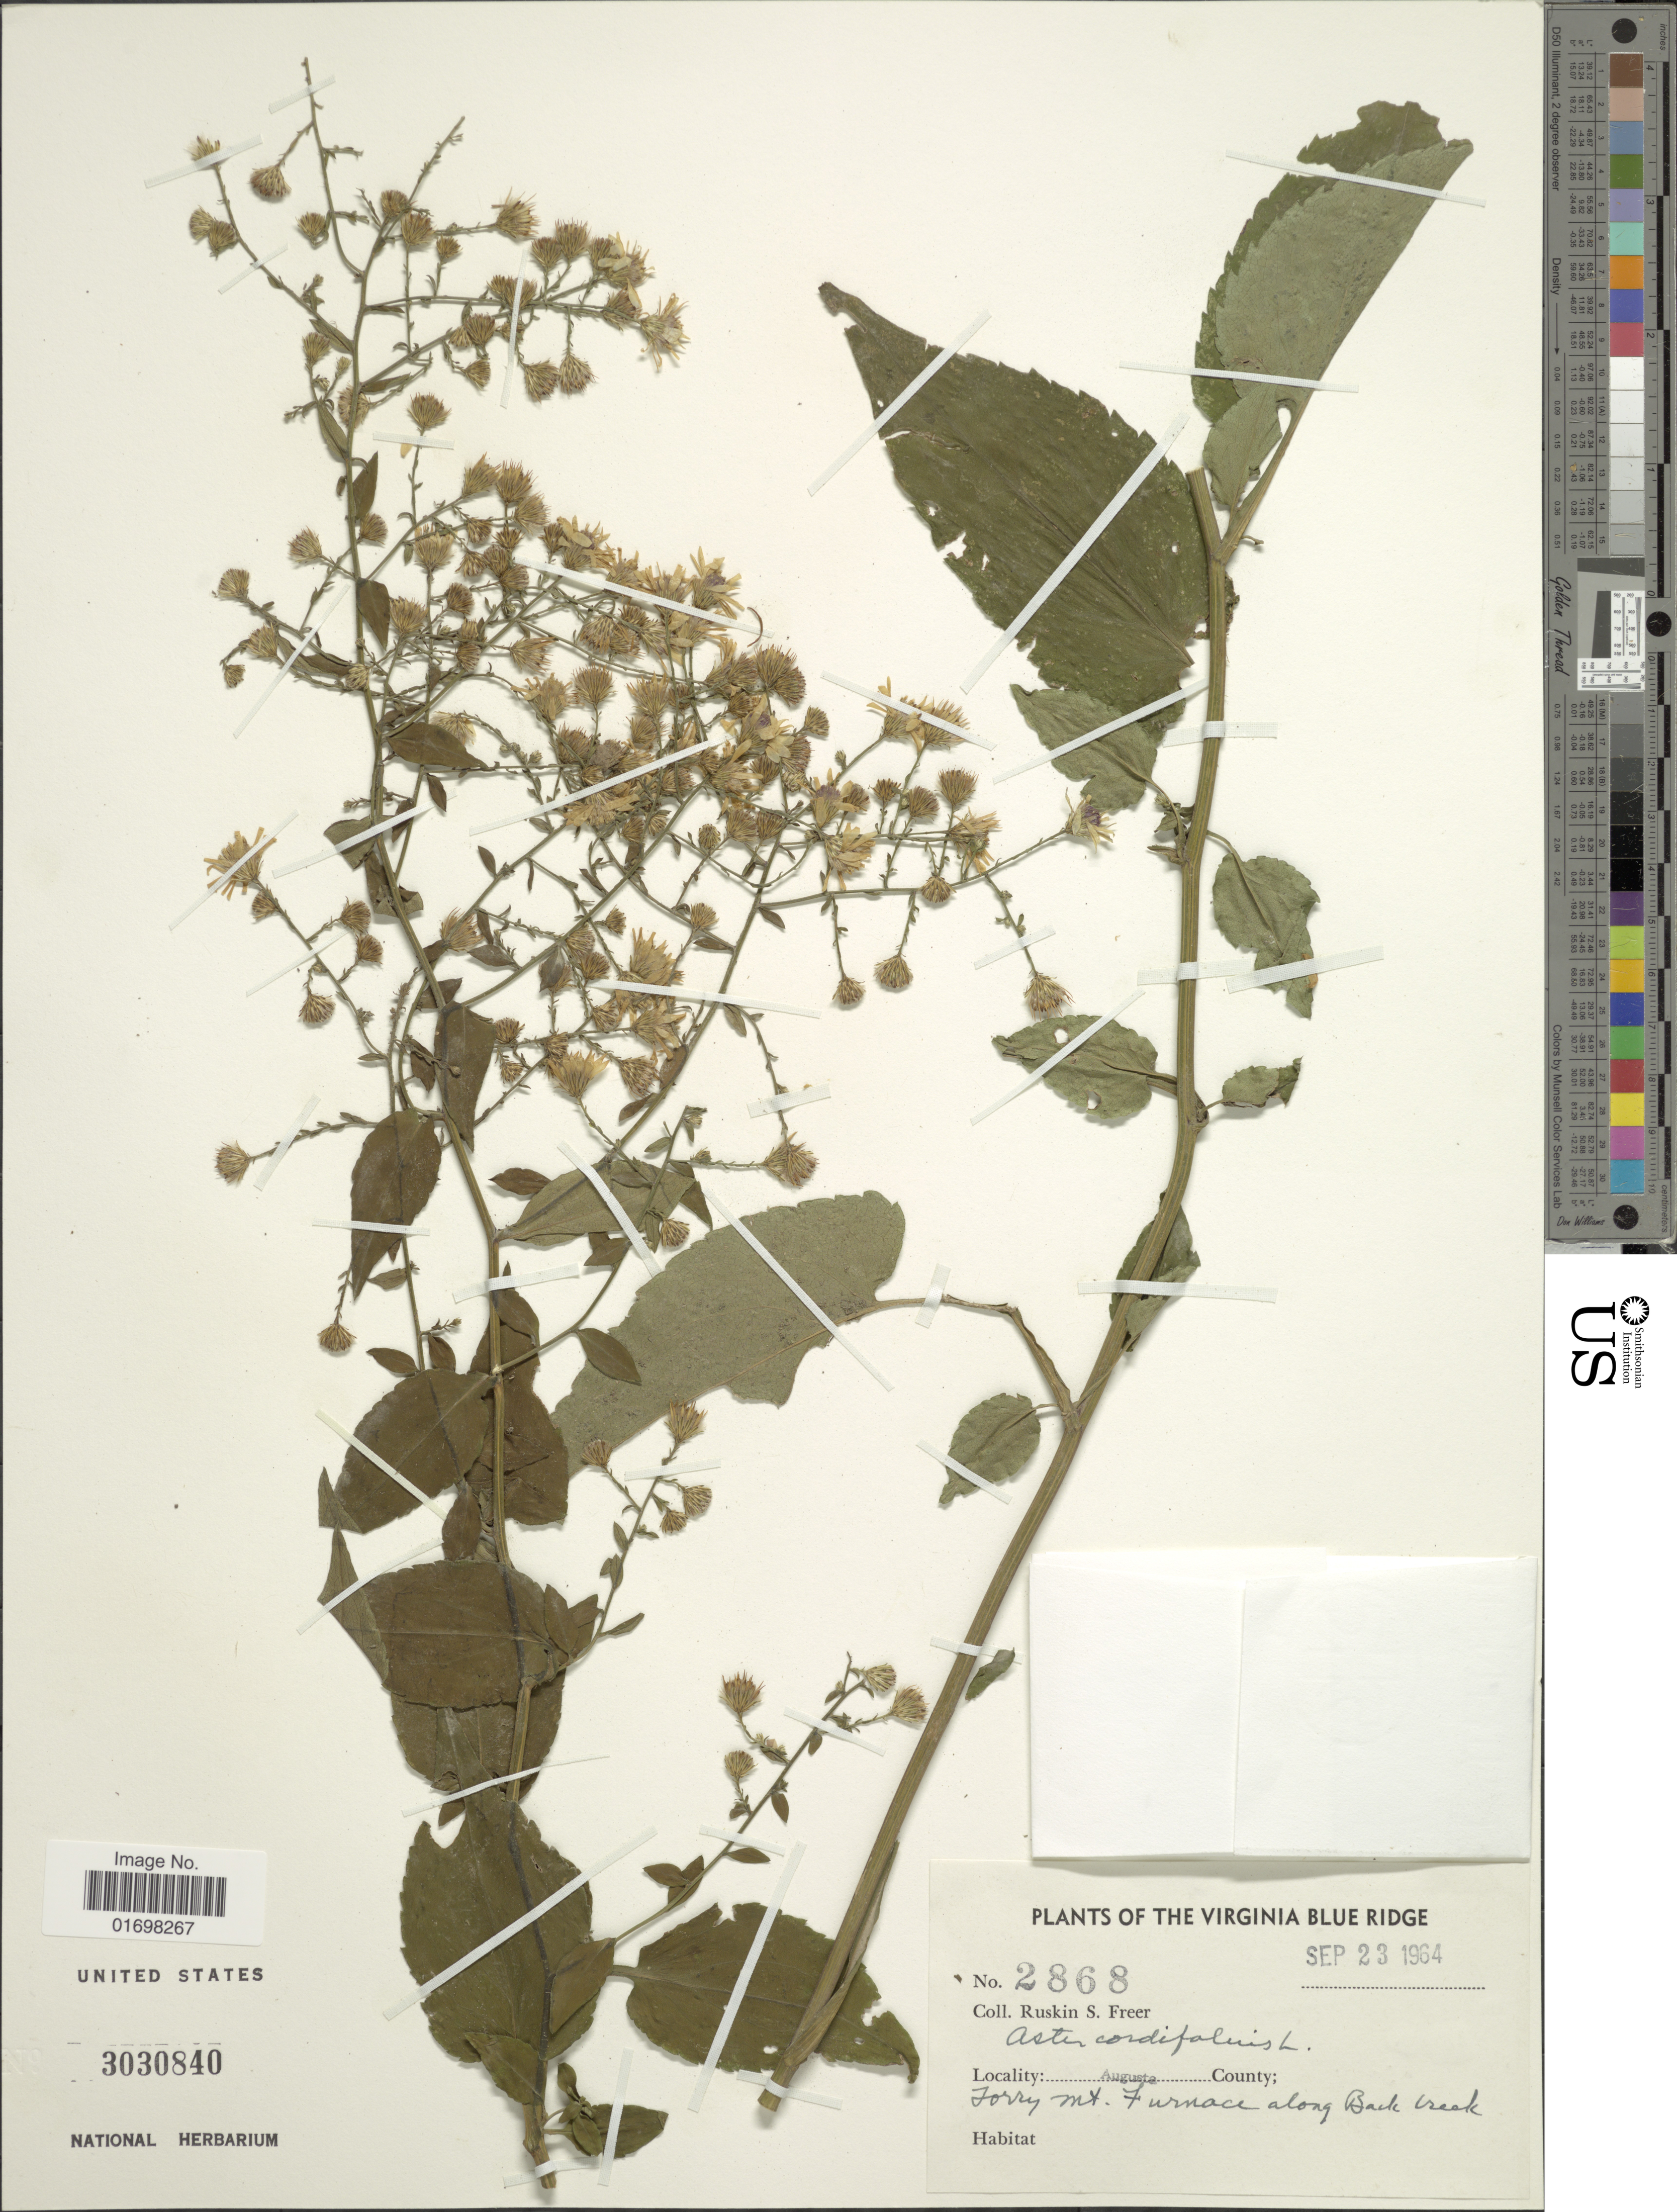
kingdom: Plantae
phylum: Tracheophyta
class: Magnoliopsida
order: Asterales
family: Asteraceae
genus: Symphyotrichum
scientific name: Symphyotrichum cordifolium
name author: (L.) G.L. Nesom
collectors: R. Freer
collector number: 2868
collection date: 1964-09-23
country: United States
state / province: Virginia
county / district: Augusta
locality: Virginia Blue Ridge, Augusta County. Forry Mt. Furnace along Back Creek.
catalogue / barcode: US 3030840